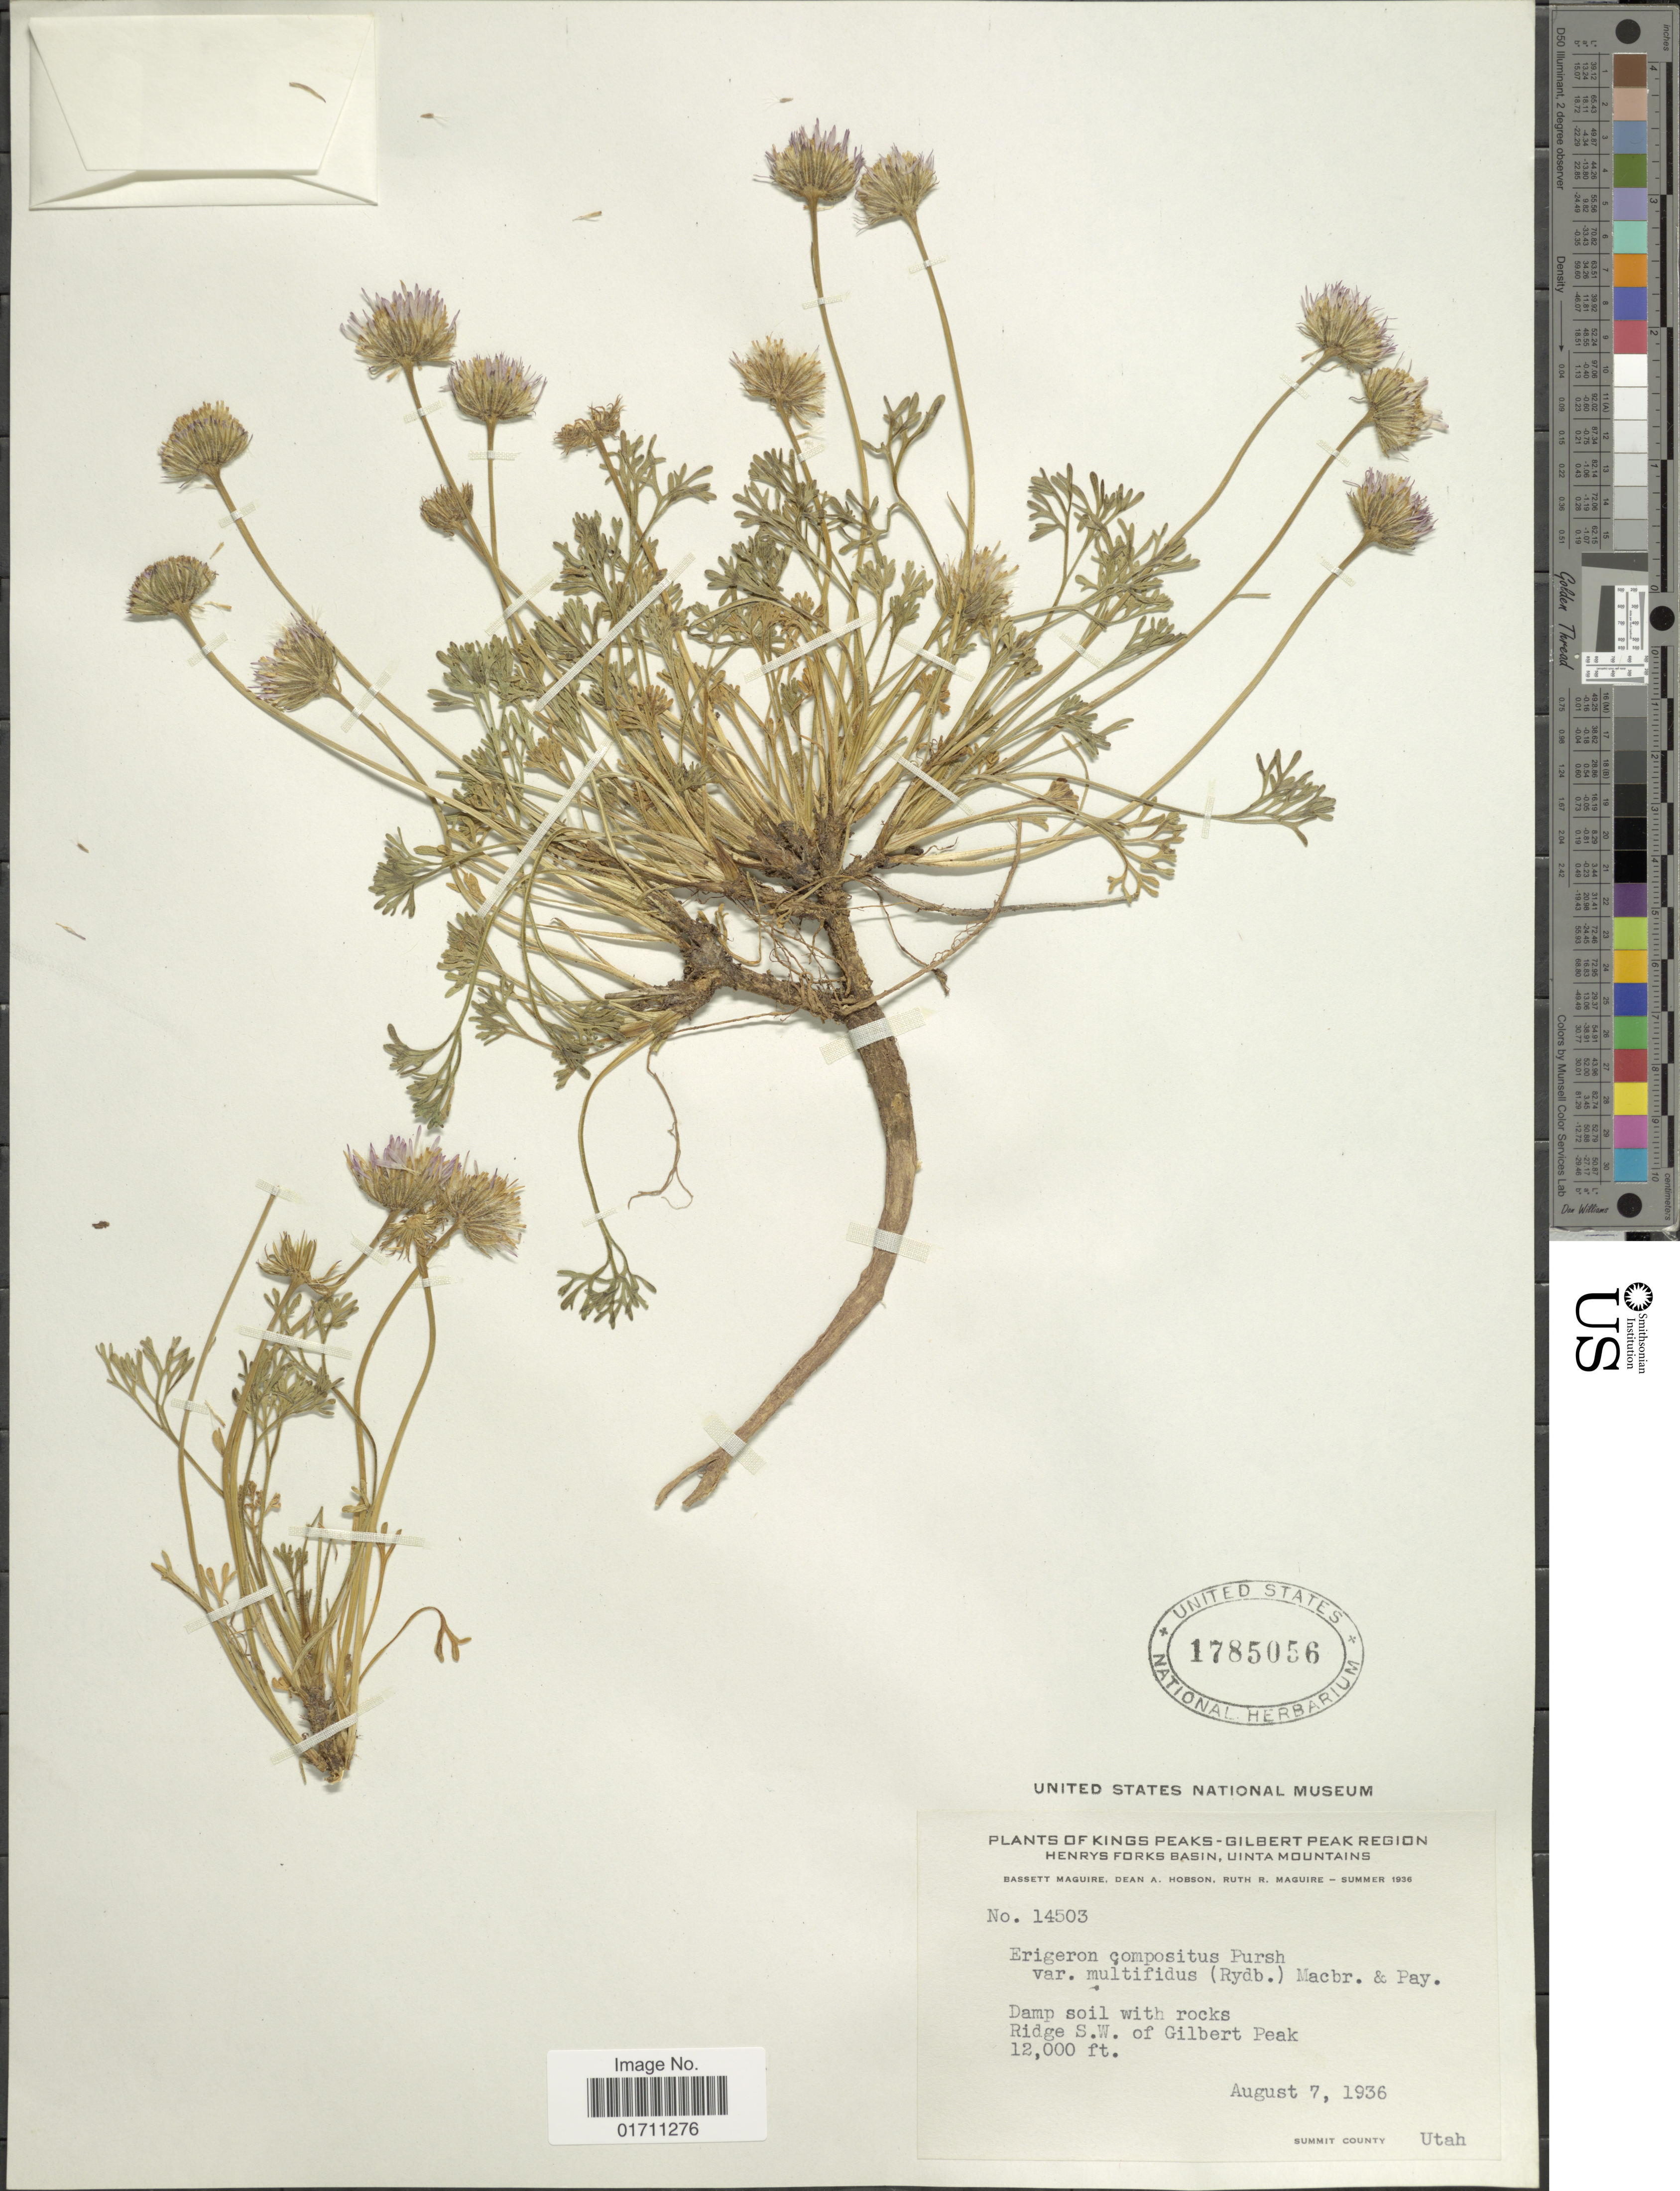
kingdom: Plantae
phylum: Tracheophyta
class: Magnoliopsida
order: Asterales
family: Asteraceae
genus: Erigeron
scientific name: Erigeron compositus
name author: Pursh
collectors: B. Maguire, D. Hobson & R. R. Maguire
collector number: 14503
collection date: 1936-08-07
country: United States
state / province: Utah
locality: Kings Peak-Gilbert Peak region, Henrys Forks basin, Damp soil with rocks, Ridge S.W. of Gilbert Peak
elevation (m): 3658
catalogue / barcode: US 1785056